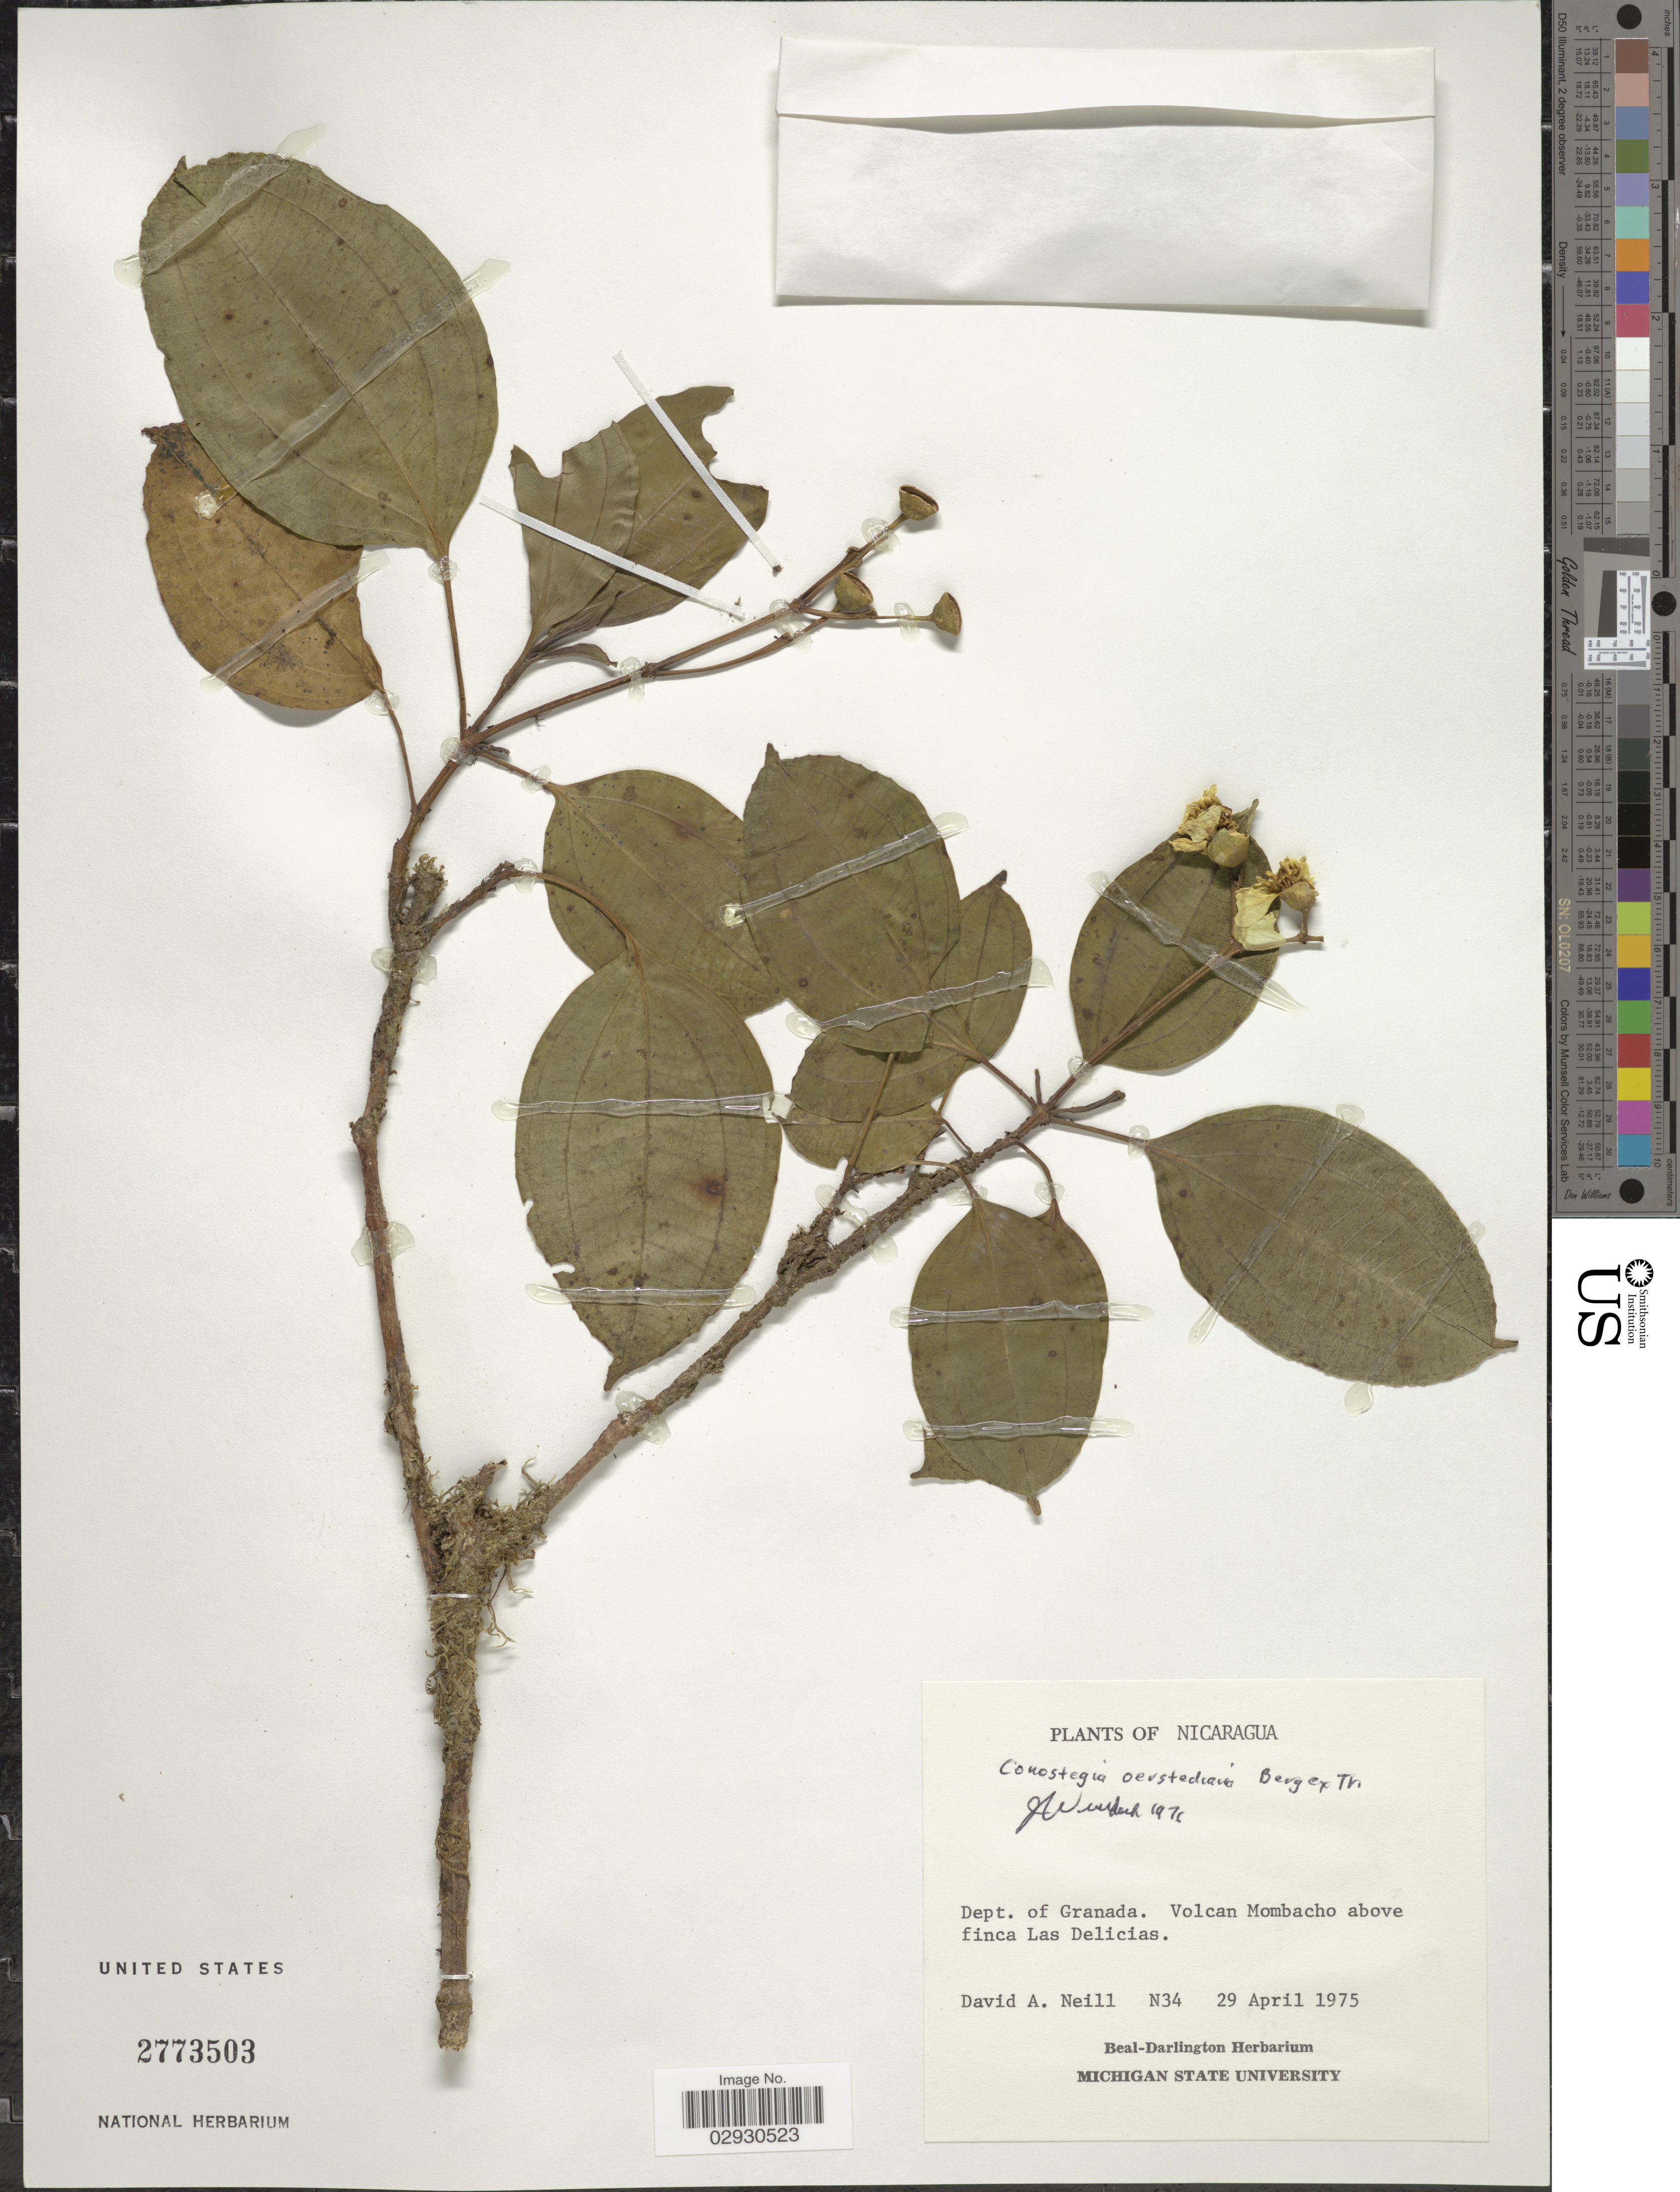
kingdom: Plantae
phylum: Tracheophyta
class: Magnoliopsida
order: Myrtales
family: Melastomataceae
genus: Conostegia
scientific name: Conostegia oerstediana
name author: O. Berg ex Triana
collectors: D. A. Neill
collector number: N34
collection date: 1975-04-29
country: Nicaragua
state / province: Granada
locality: Dept. of Granada, Volcan Mombacho above finca Las Delicias.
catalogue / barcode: US 2773503